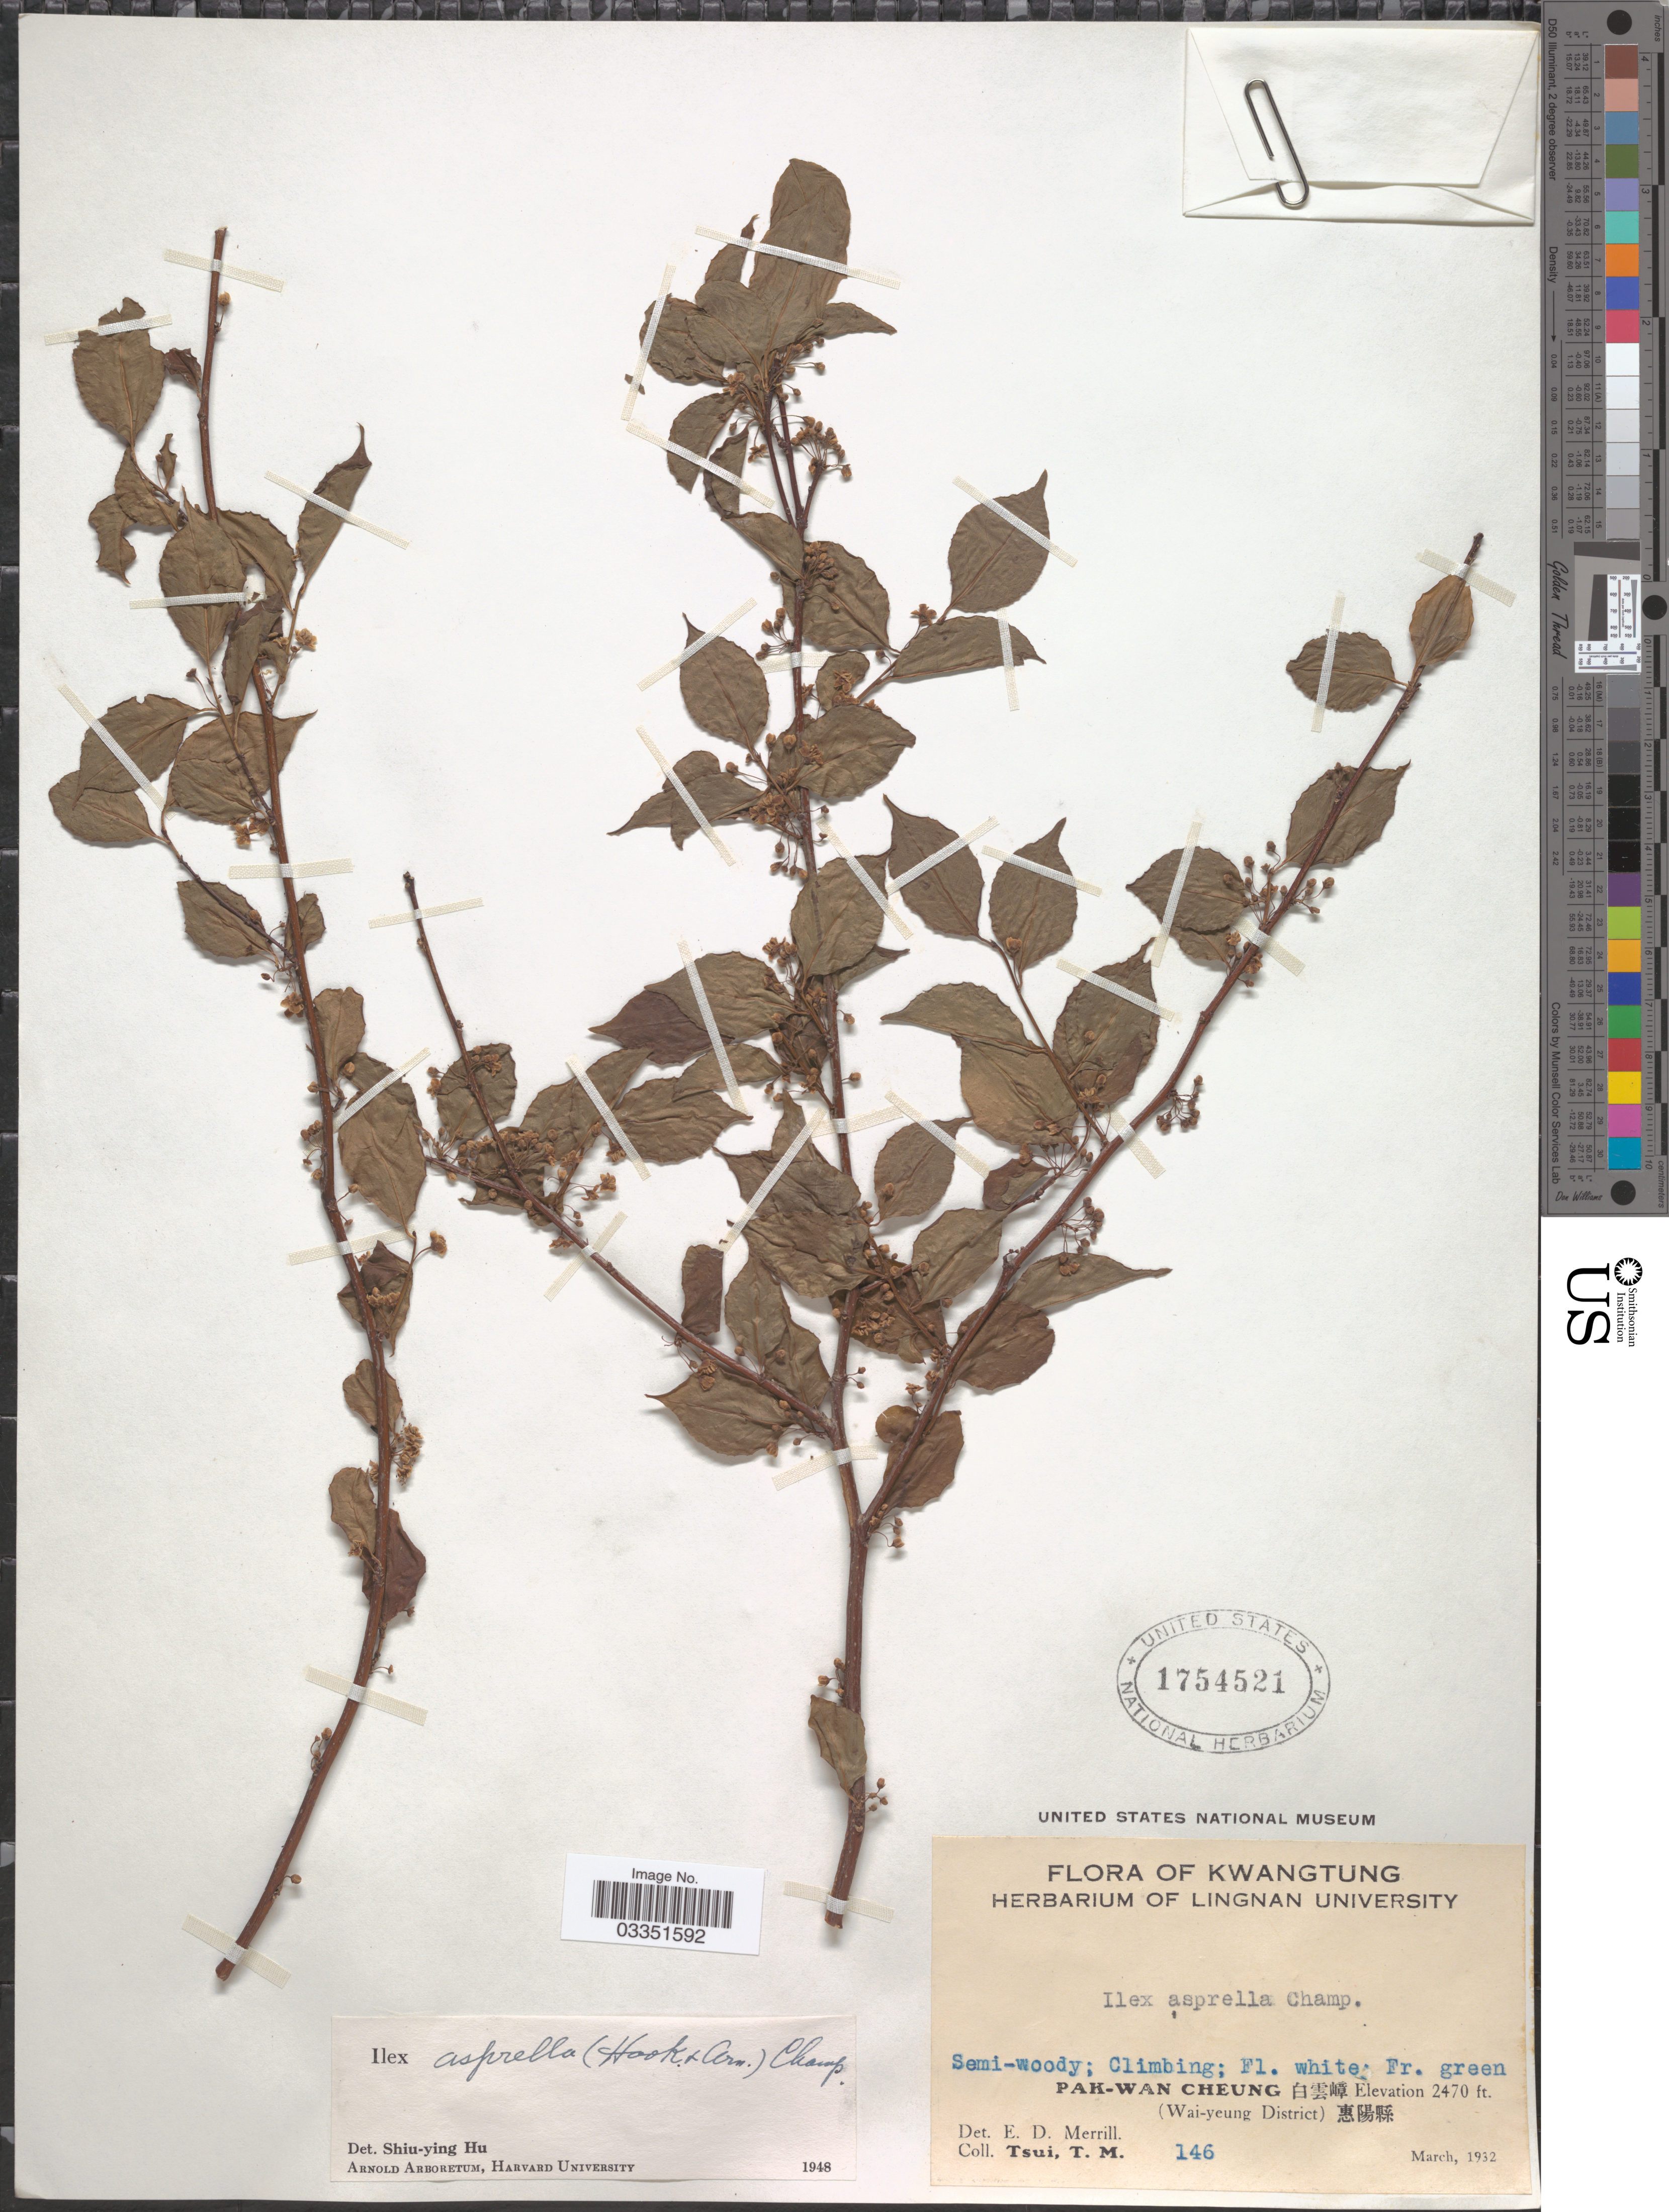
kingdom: Plantae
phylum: Tracheophyta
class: Magnoliopsida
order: Aquifoliales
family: Aquifoliaceae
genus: Ilex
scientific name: Ilex asperula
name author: Mart.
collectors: T. Tsui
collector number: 146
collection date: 1932-03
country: China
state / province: Guangdong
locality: Kwangtung. Pak-Wan Cheung. X. (Wai-yeung District). X.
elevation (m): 753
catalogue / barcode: US 1754521